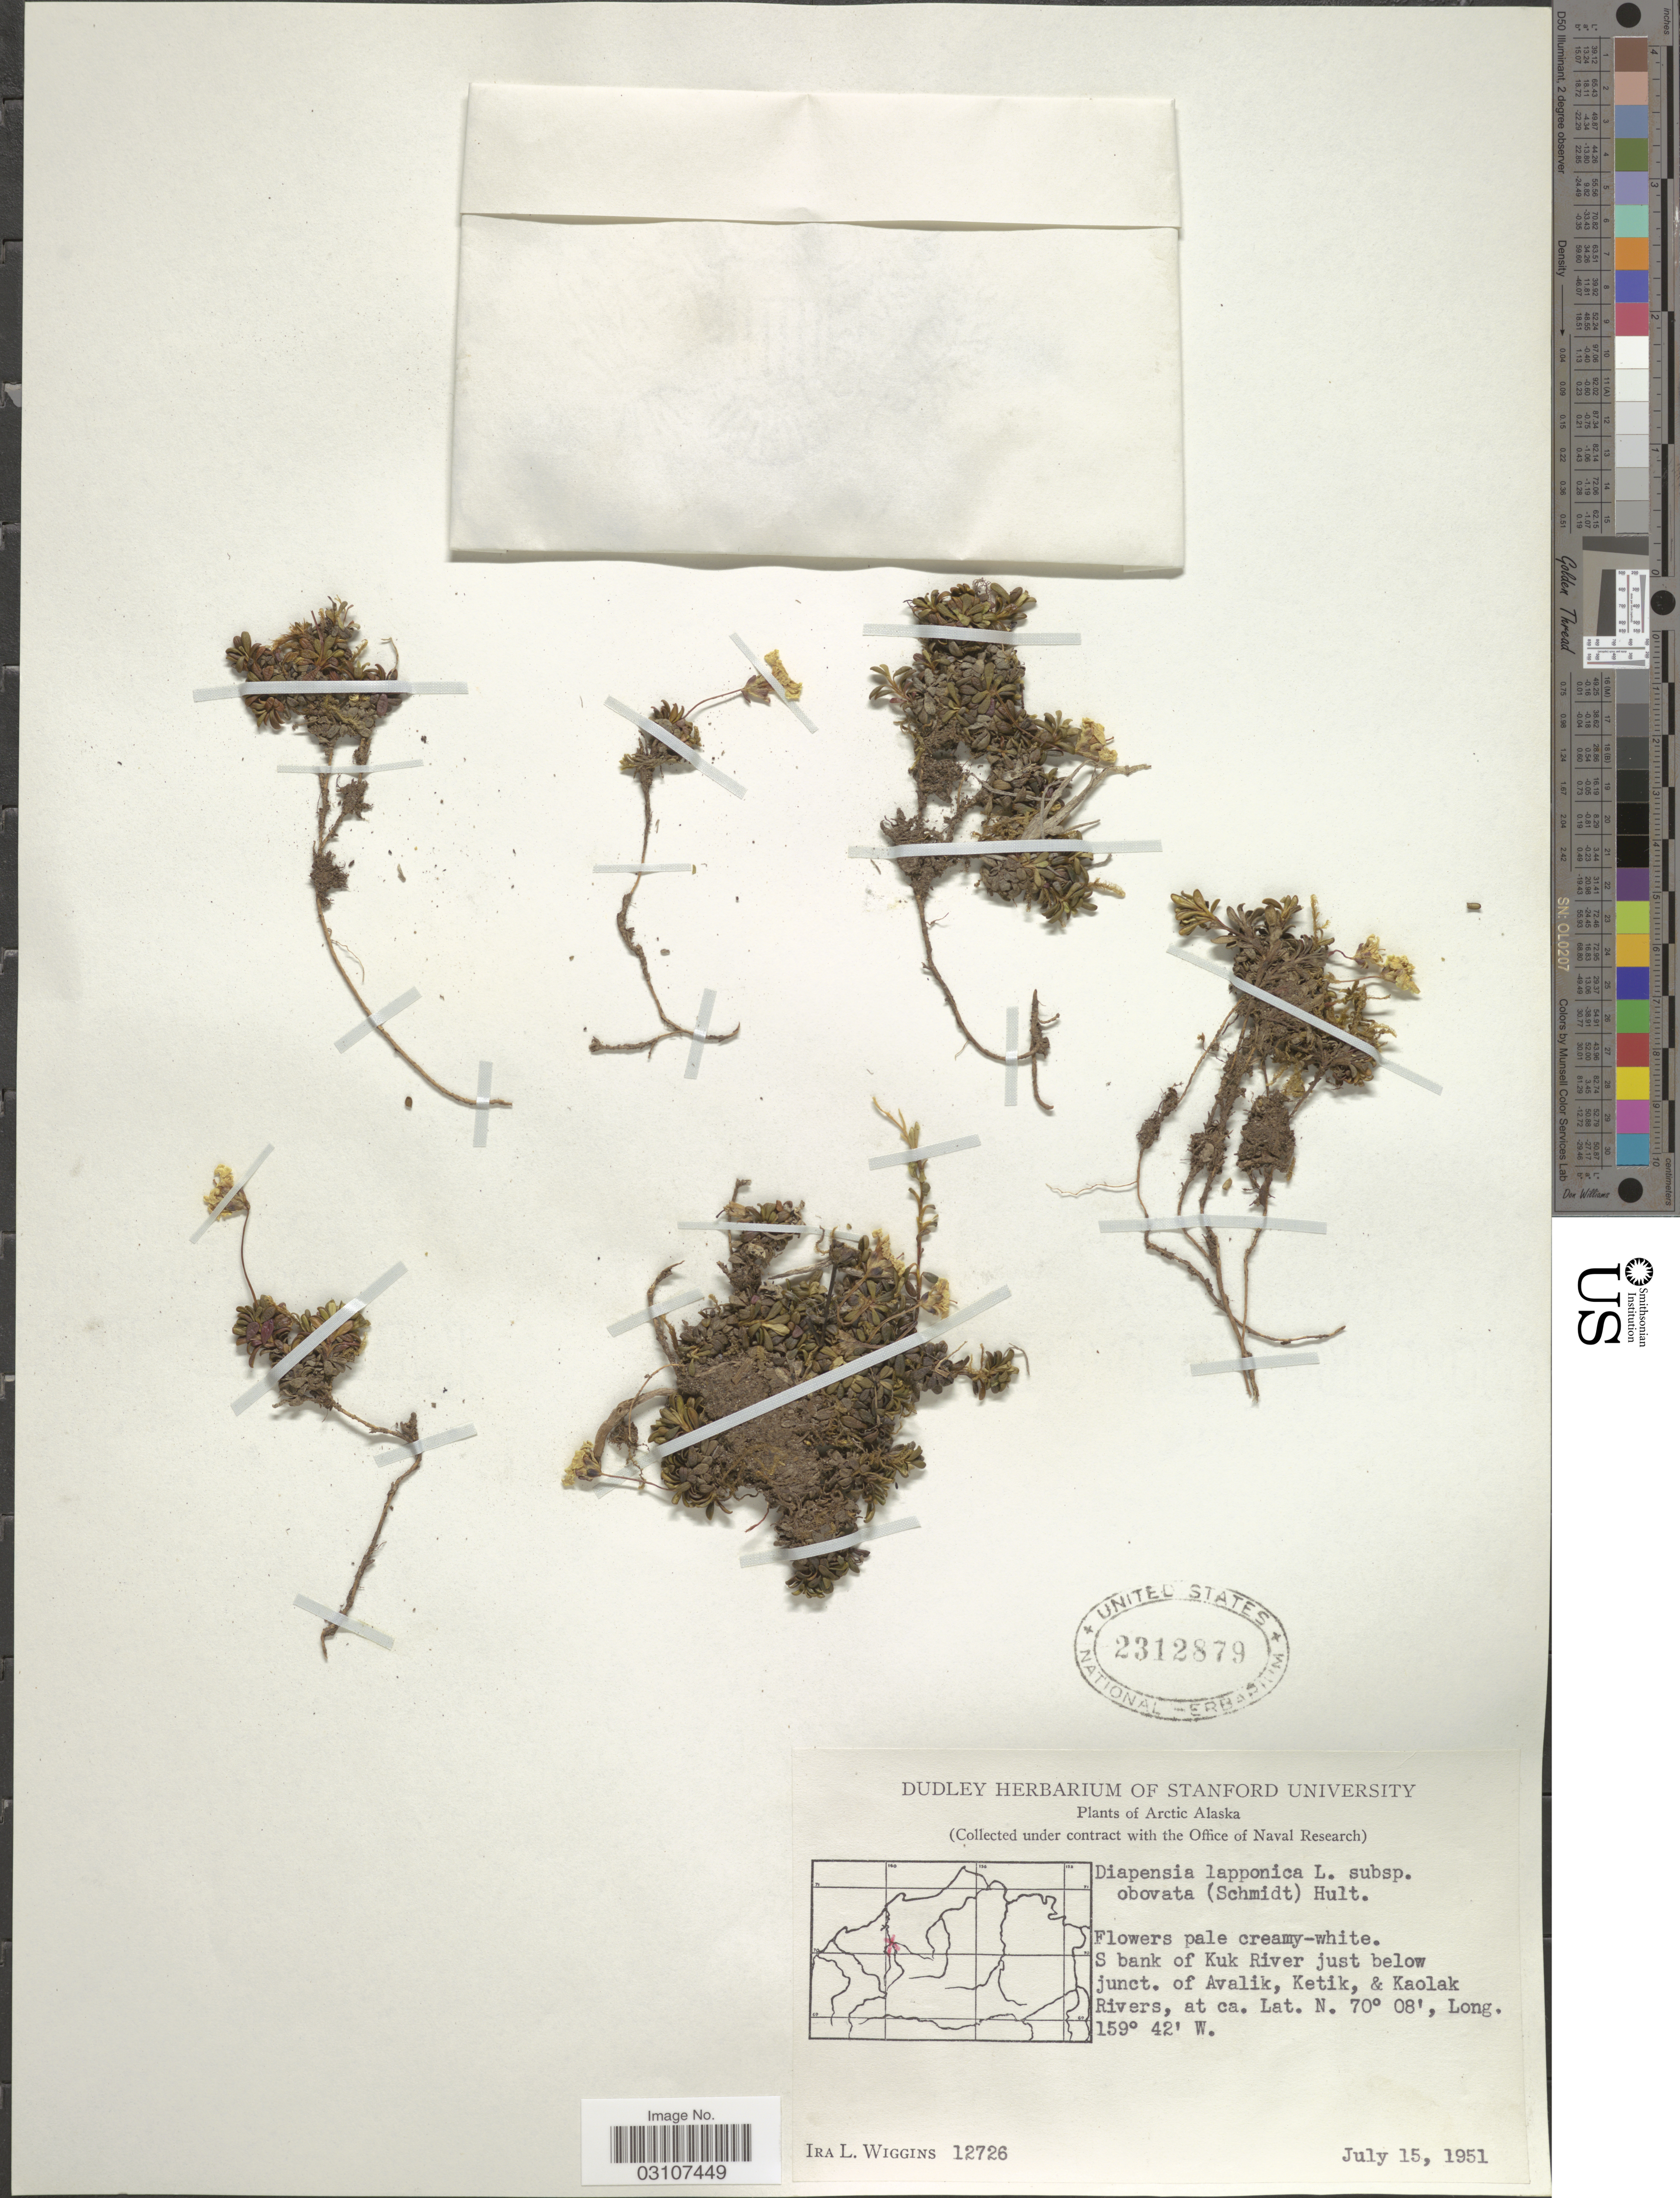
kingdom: Plantae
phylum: Tracheophyta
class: Magnoliopsida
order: Ericales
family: Diapensiaceae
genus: Diapensia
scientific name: Diapensia lapponica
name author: L.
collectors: I. L. Wiggins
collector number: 12726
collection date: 1951-07-15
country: United States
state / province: Alaska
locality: Arctic Alaska. S bank of Kuk River just below junct. of Avalik, Ketik & Kaolak Rivers.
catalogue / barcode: US 2312879